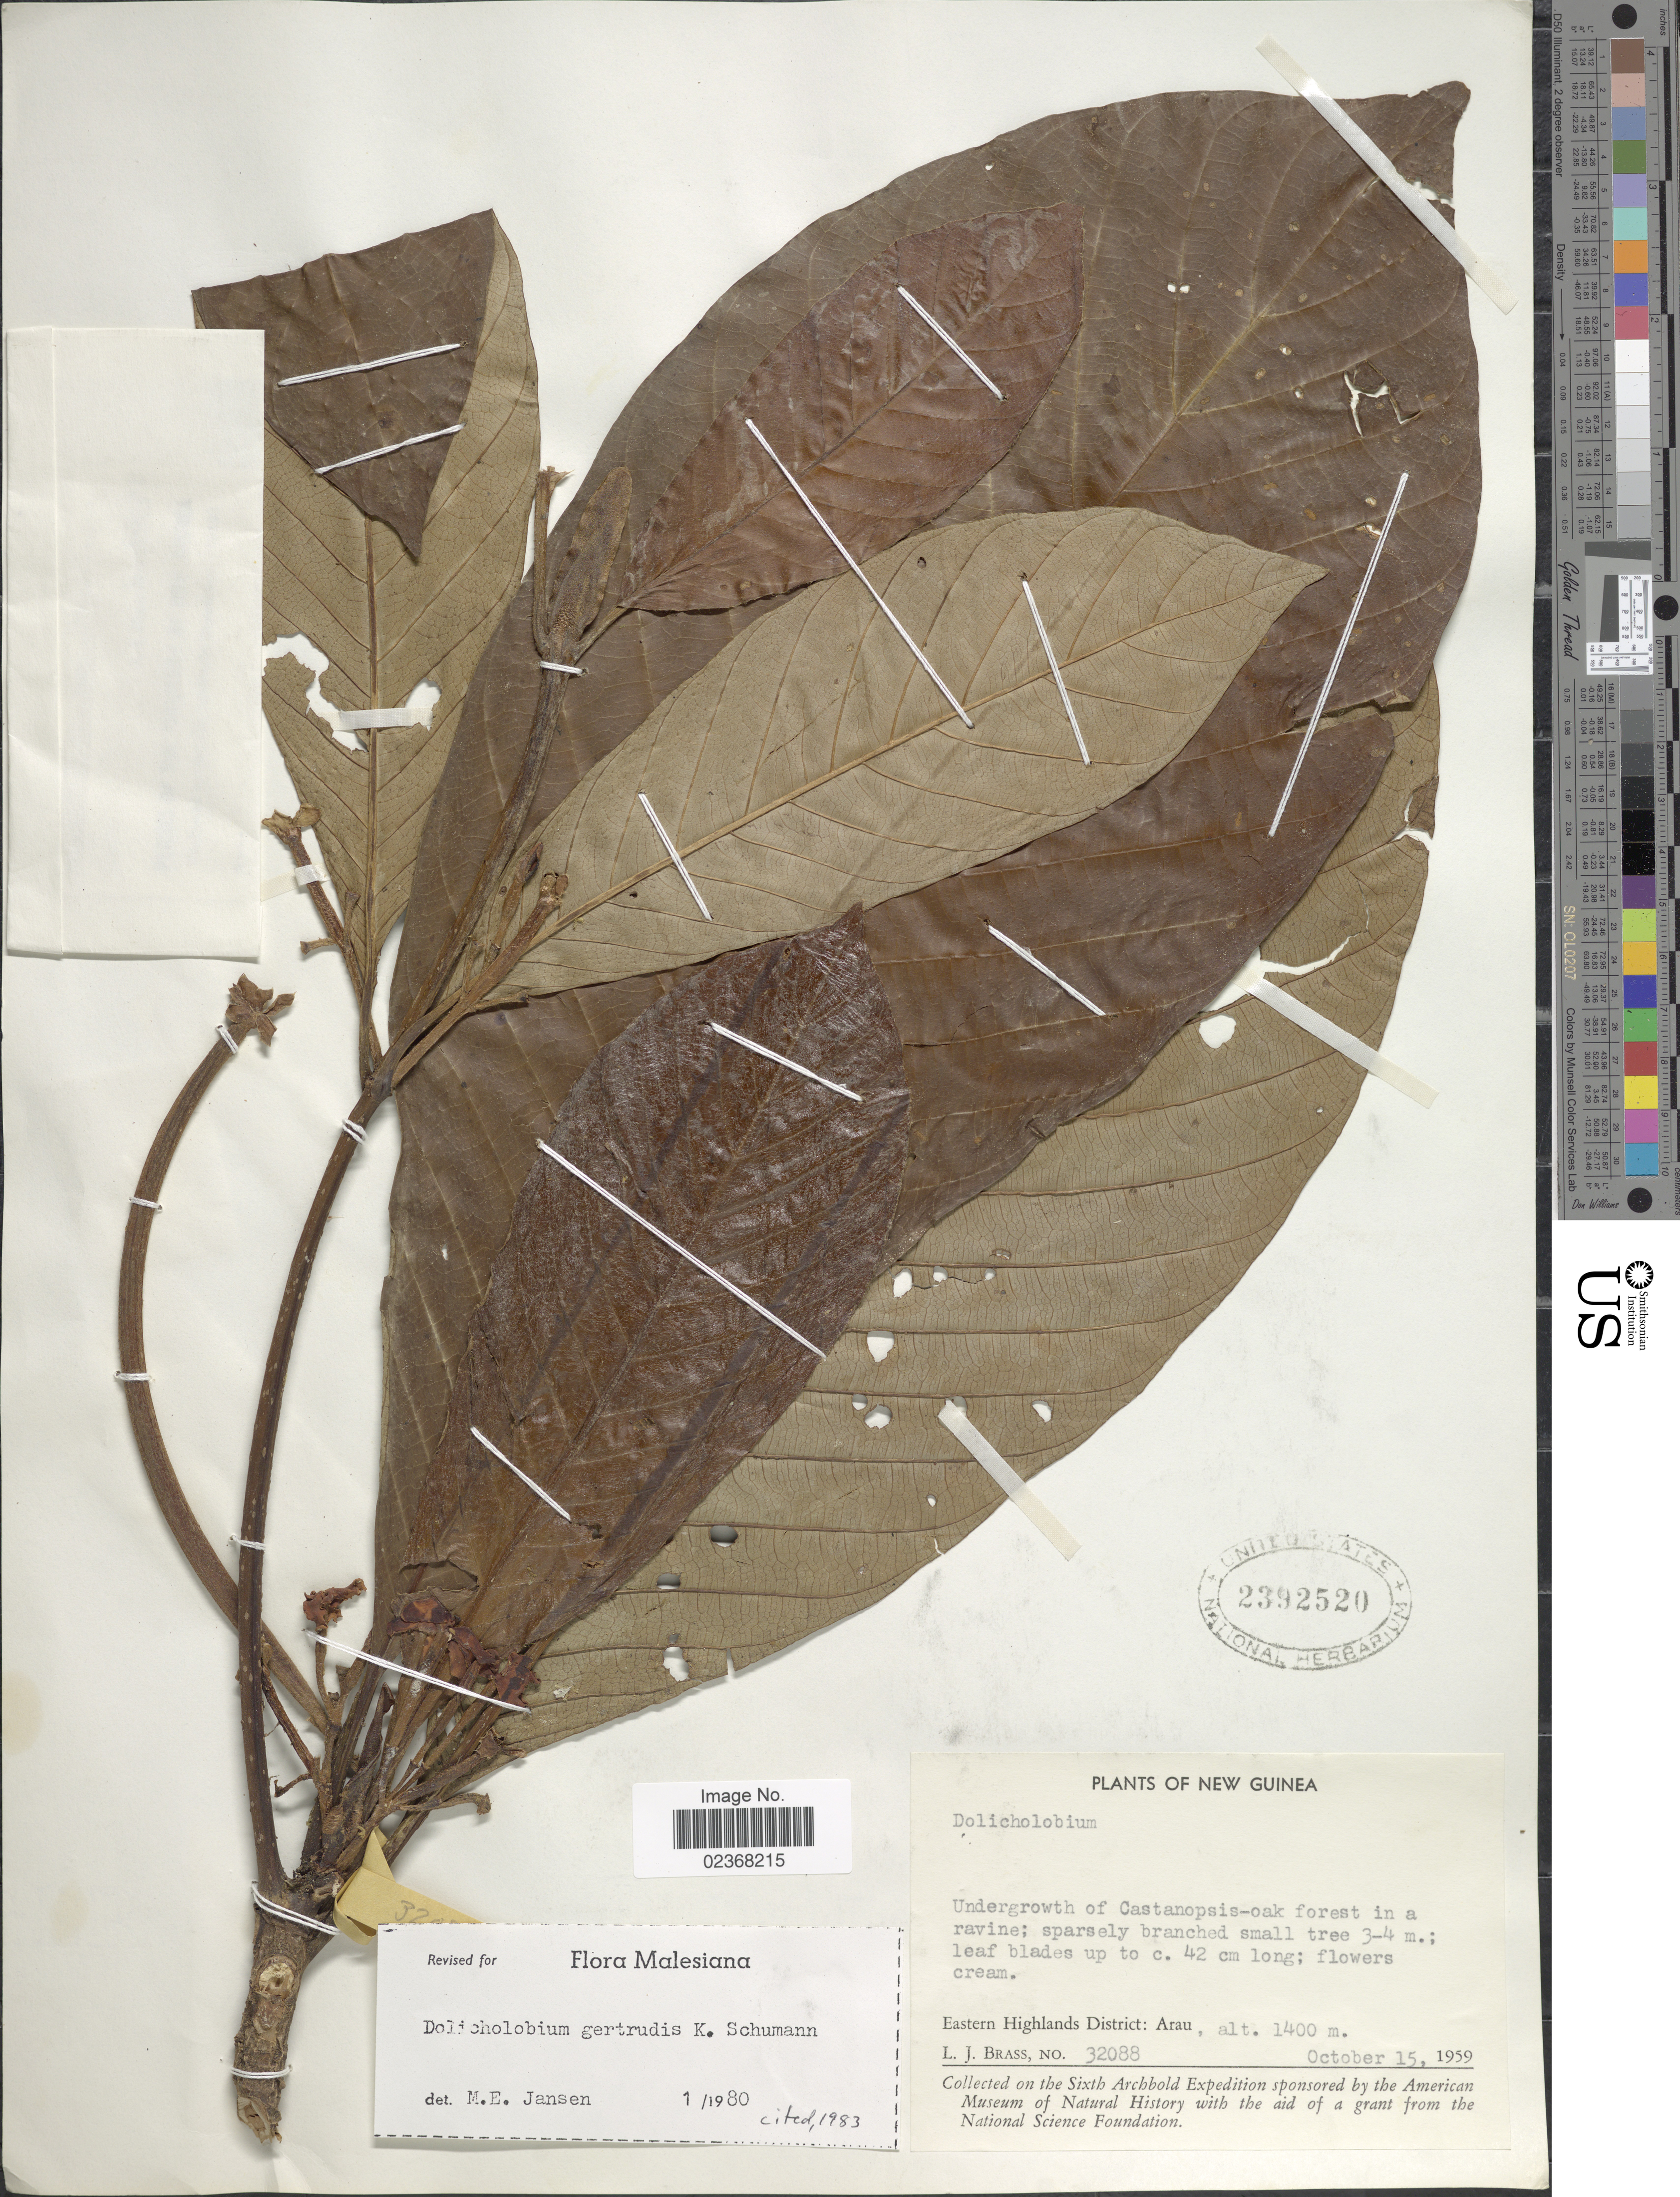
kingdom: Plantae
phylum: Tracheophyta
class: Magnoliopsida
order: Gentianales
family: Rubiaceae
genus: Dolicholobium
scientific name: Dolicholobium gertrudis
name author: K. Schum.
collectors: L. J. Brass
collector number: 32088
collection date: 1959-10-15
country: Papua New Guinea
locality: New Guinea, Eastern Highlands District: Arua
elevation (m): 1400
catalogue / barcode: US 2392520